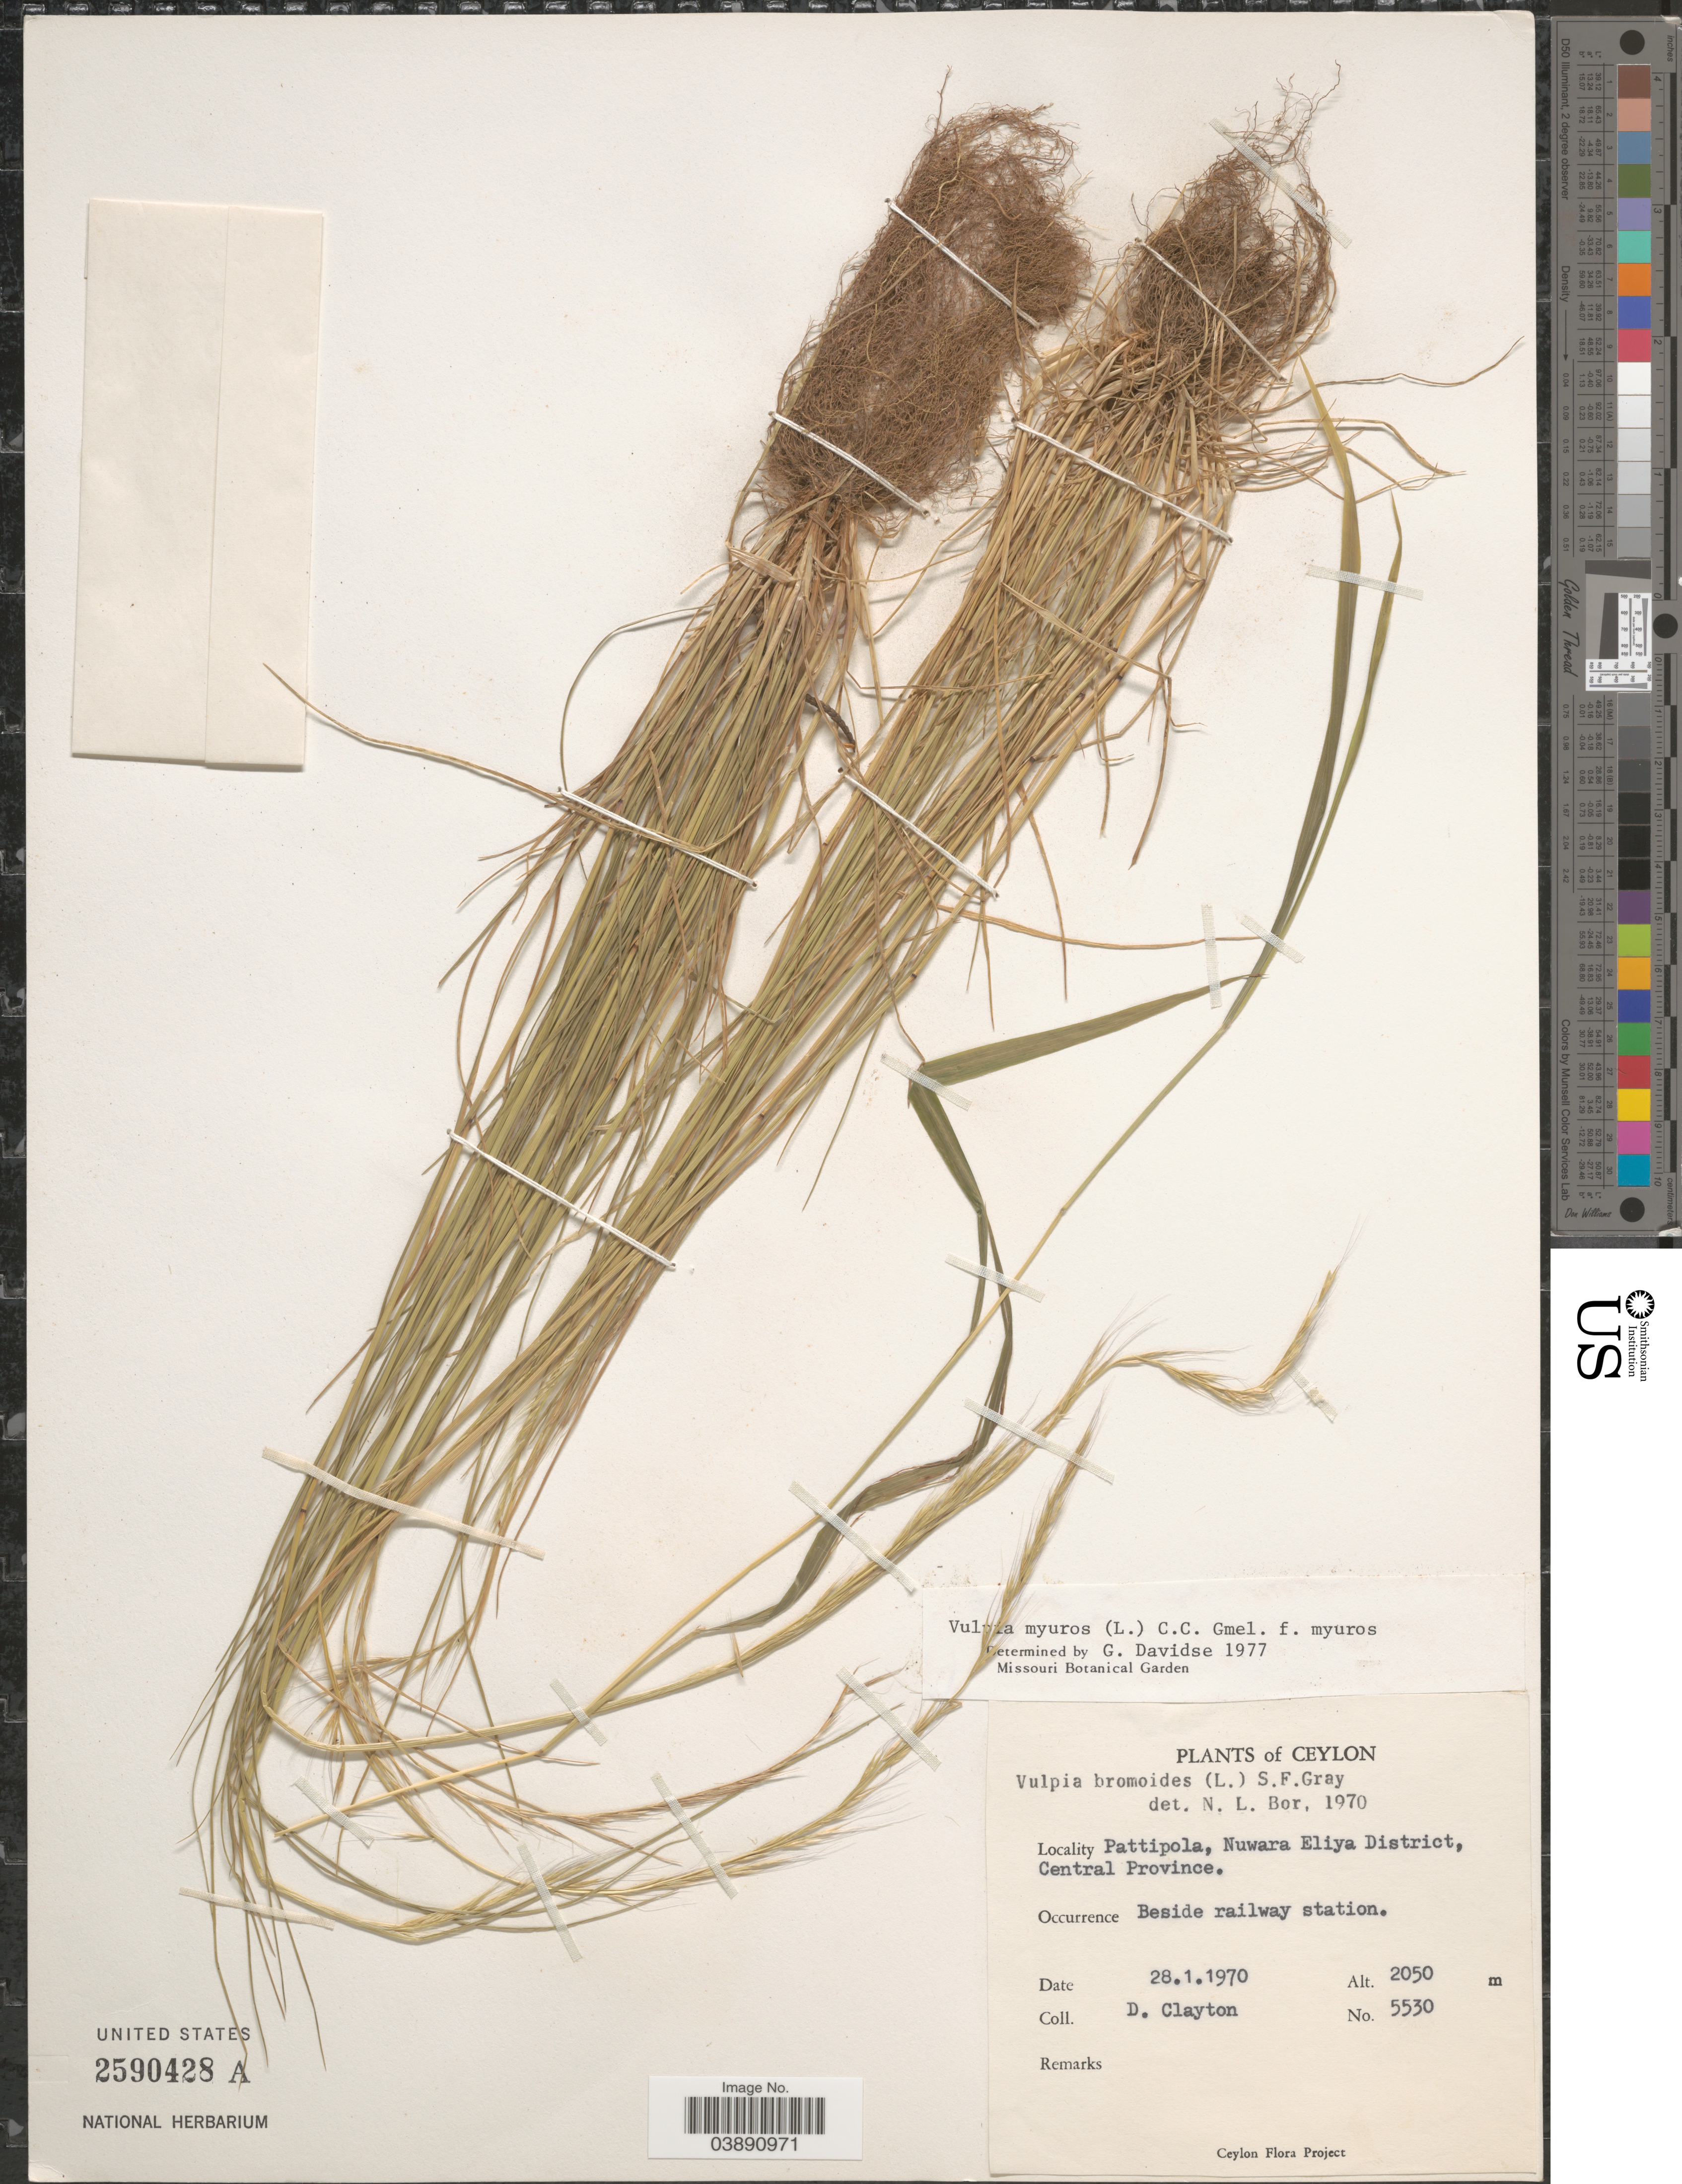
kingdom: Plantae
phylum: Tracheophyta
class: Liliopsida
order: Poales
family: Poaceae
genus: Festuca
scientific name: Festuca myuros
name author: L.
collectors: D. Clayton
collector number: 5530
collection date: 1970-01-28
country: Sri Lanka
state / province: Central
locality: Ceylon. Pattipola, Nuwara Eliya District. Beside railway station.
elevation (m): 2050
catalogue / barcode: US 2590428A